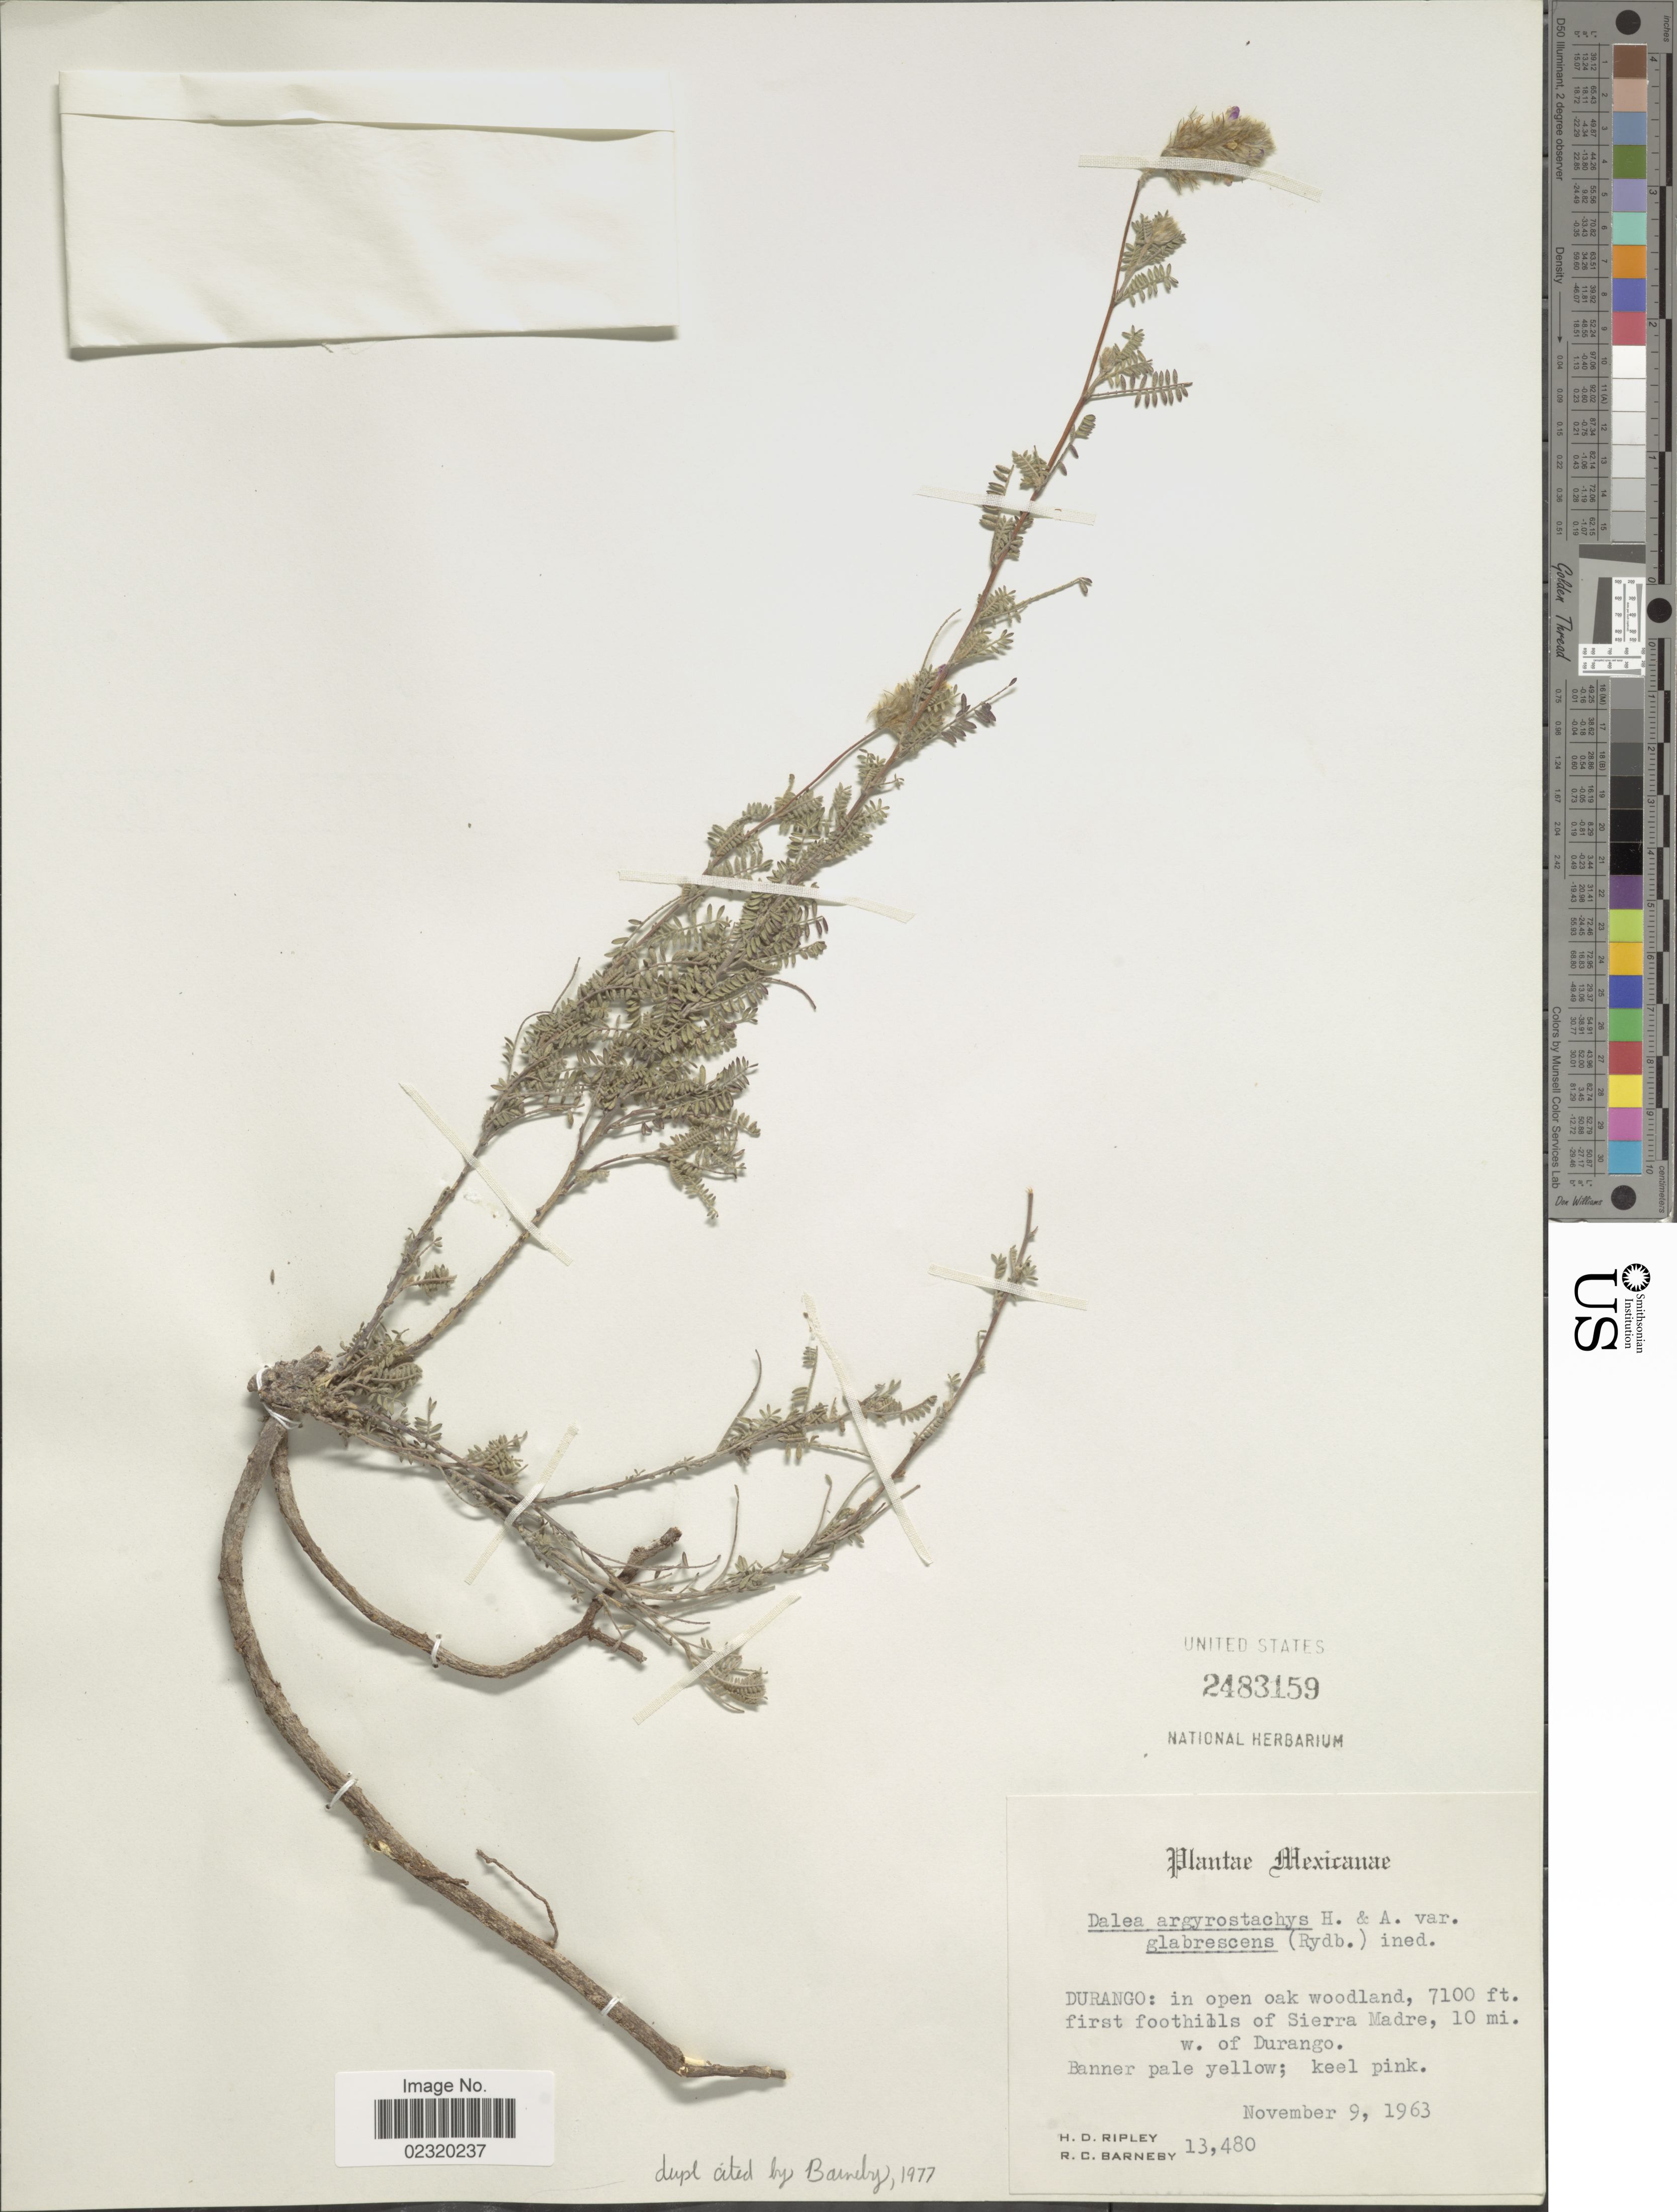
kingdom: Plantae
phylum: Tracheophyta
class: Magnoliopsida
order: Fabales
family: Fabaceae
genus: Dalea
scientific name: Dalea versicolor var. glabrescens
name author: Zucc.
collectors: H. Ripley & R. C. Barneby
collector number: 13480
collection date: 1963-11-09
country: Mexico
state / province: Durango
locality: In open oak woodland, first foothills of Sierra Madre, 10 mi w. of Durango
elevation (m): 2164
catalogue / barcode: US 2483159